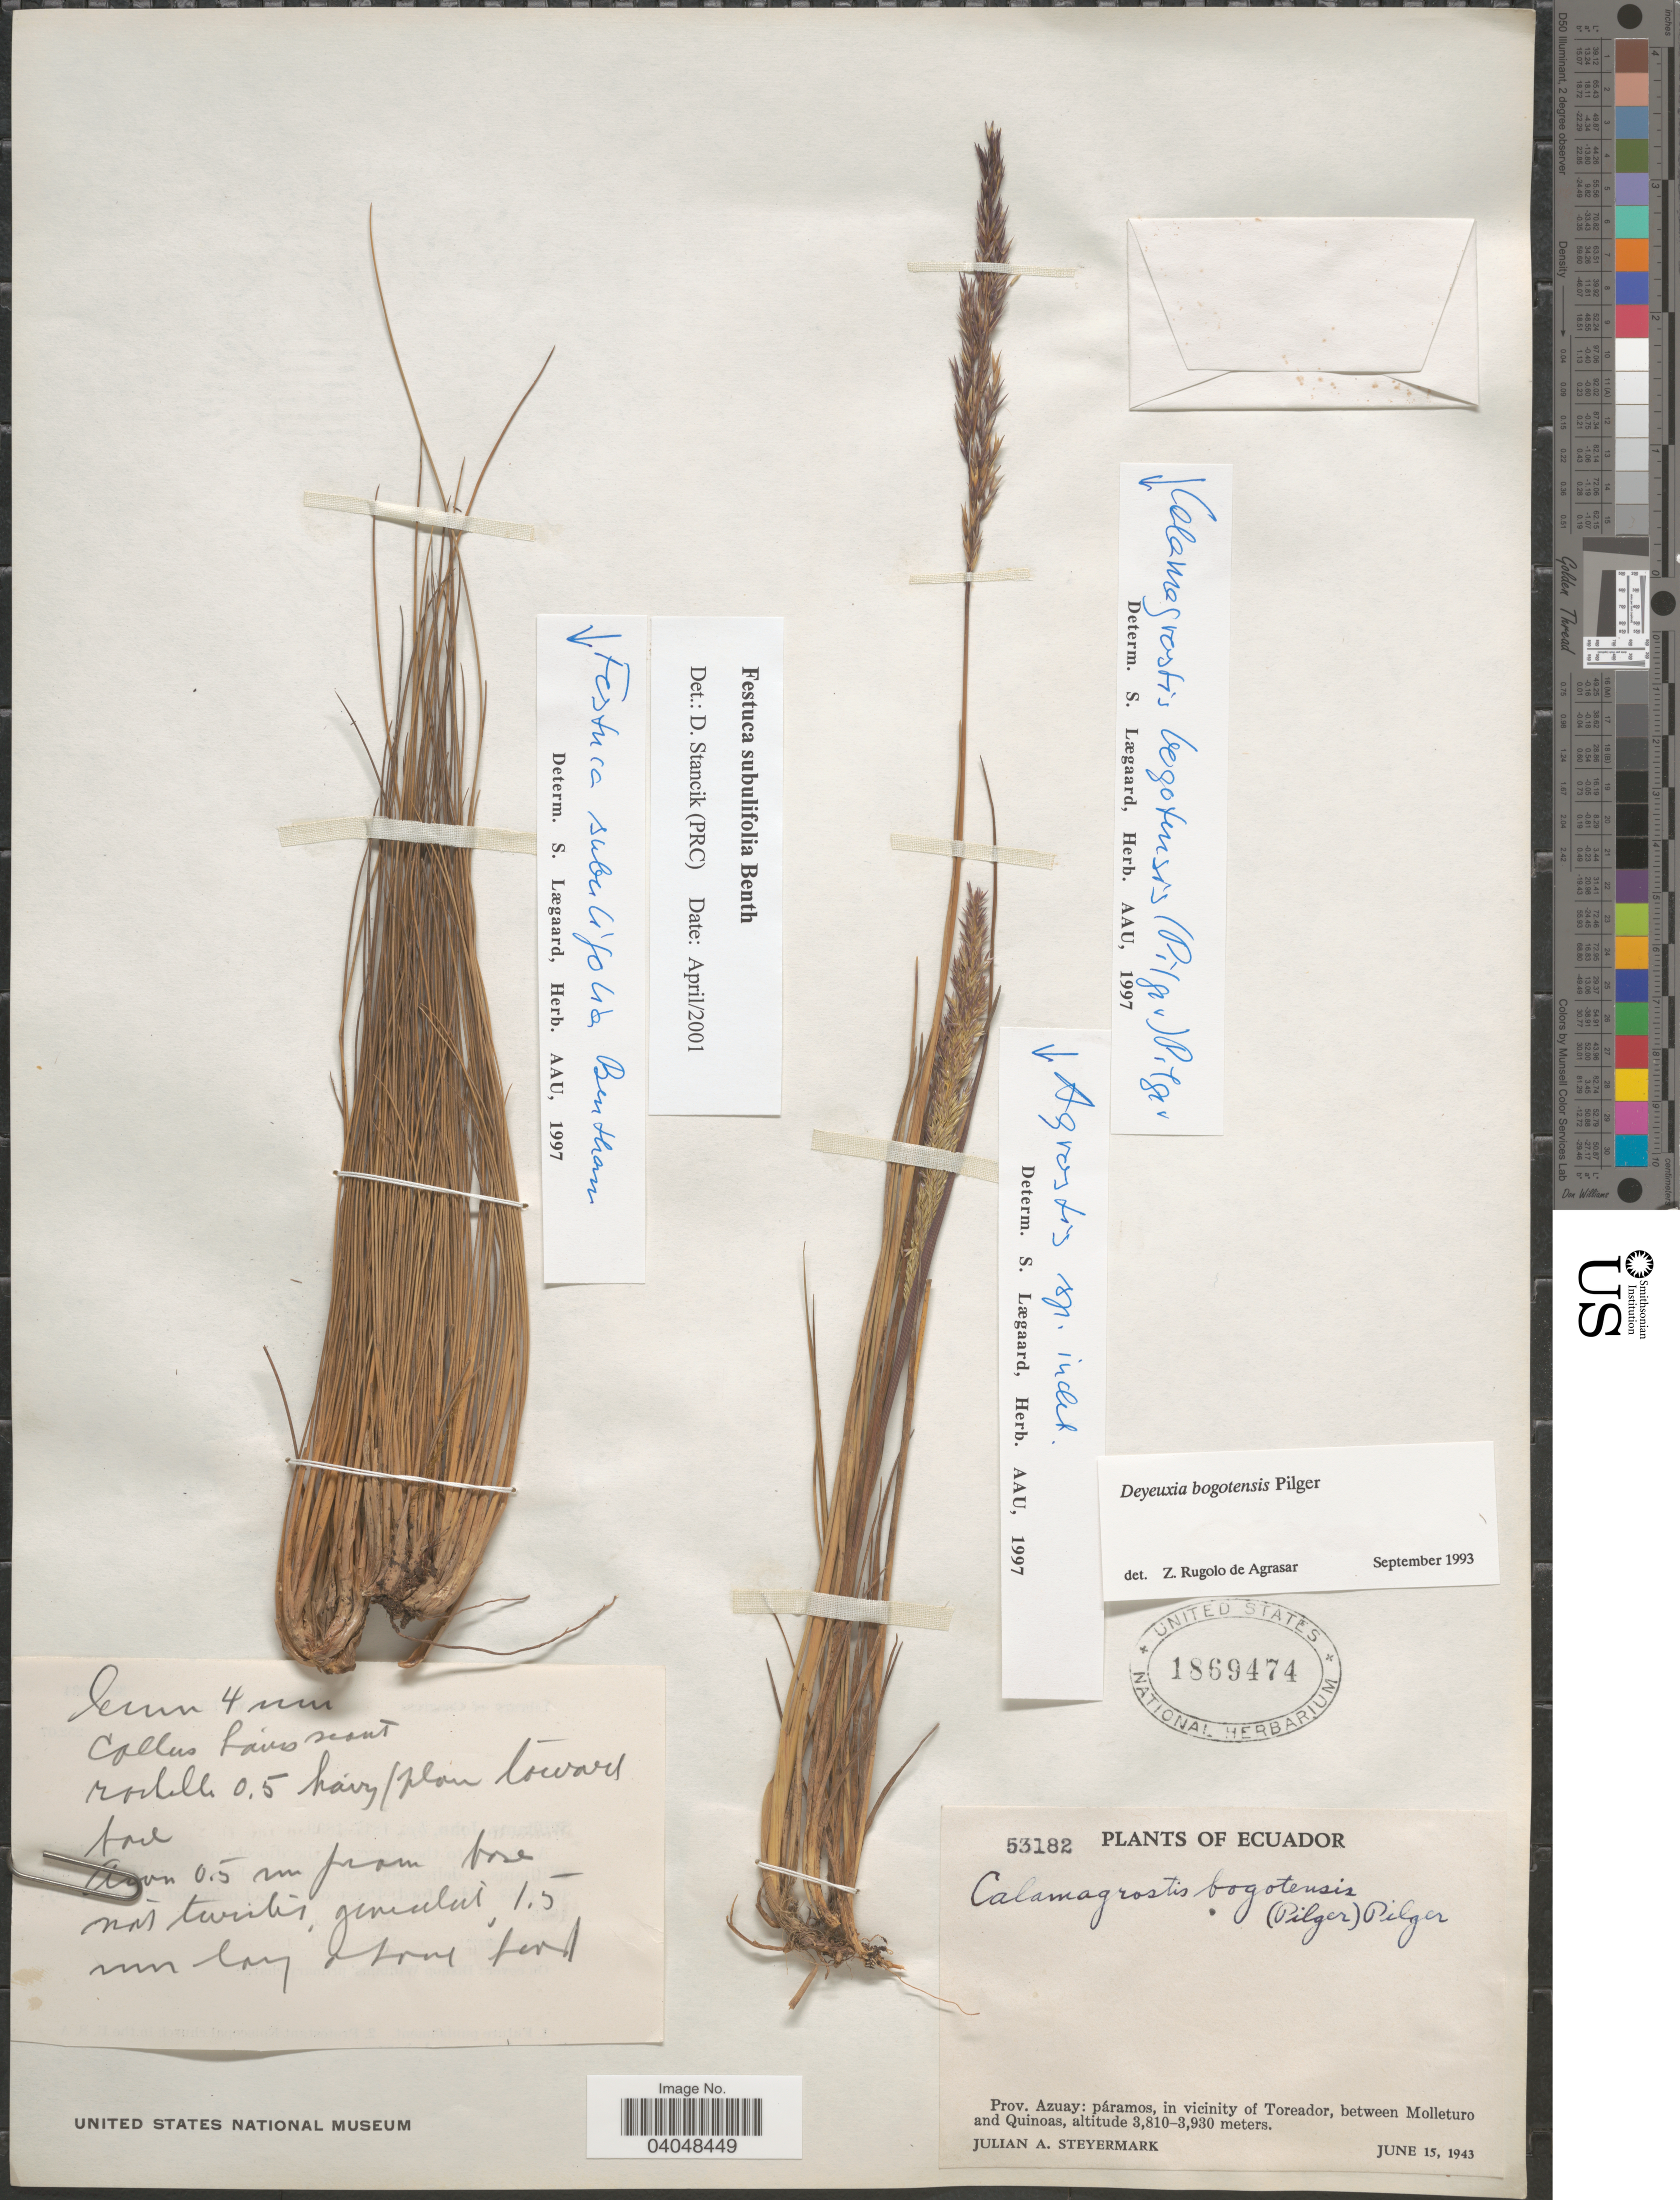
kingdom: Plantae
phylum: Tracheophyta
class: Liliopsida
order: Poales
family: Poaceae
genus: Festuca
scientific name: Festuca subulifolia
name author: Benth.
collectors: J. Steyermark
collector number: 53182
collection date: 1943-06-15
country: Ecuador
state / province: Azuay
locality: Páramos, in vicinity of Toreador, between Molleturo and Quinoas.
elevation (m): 3810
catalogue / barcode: US 1869474